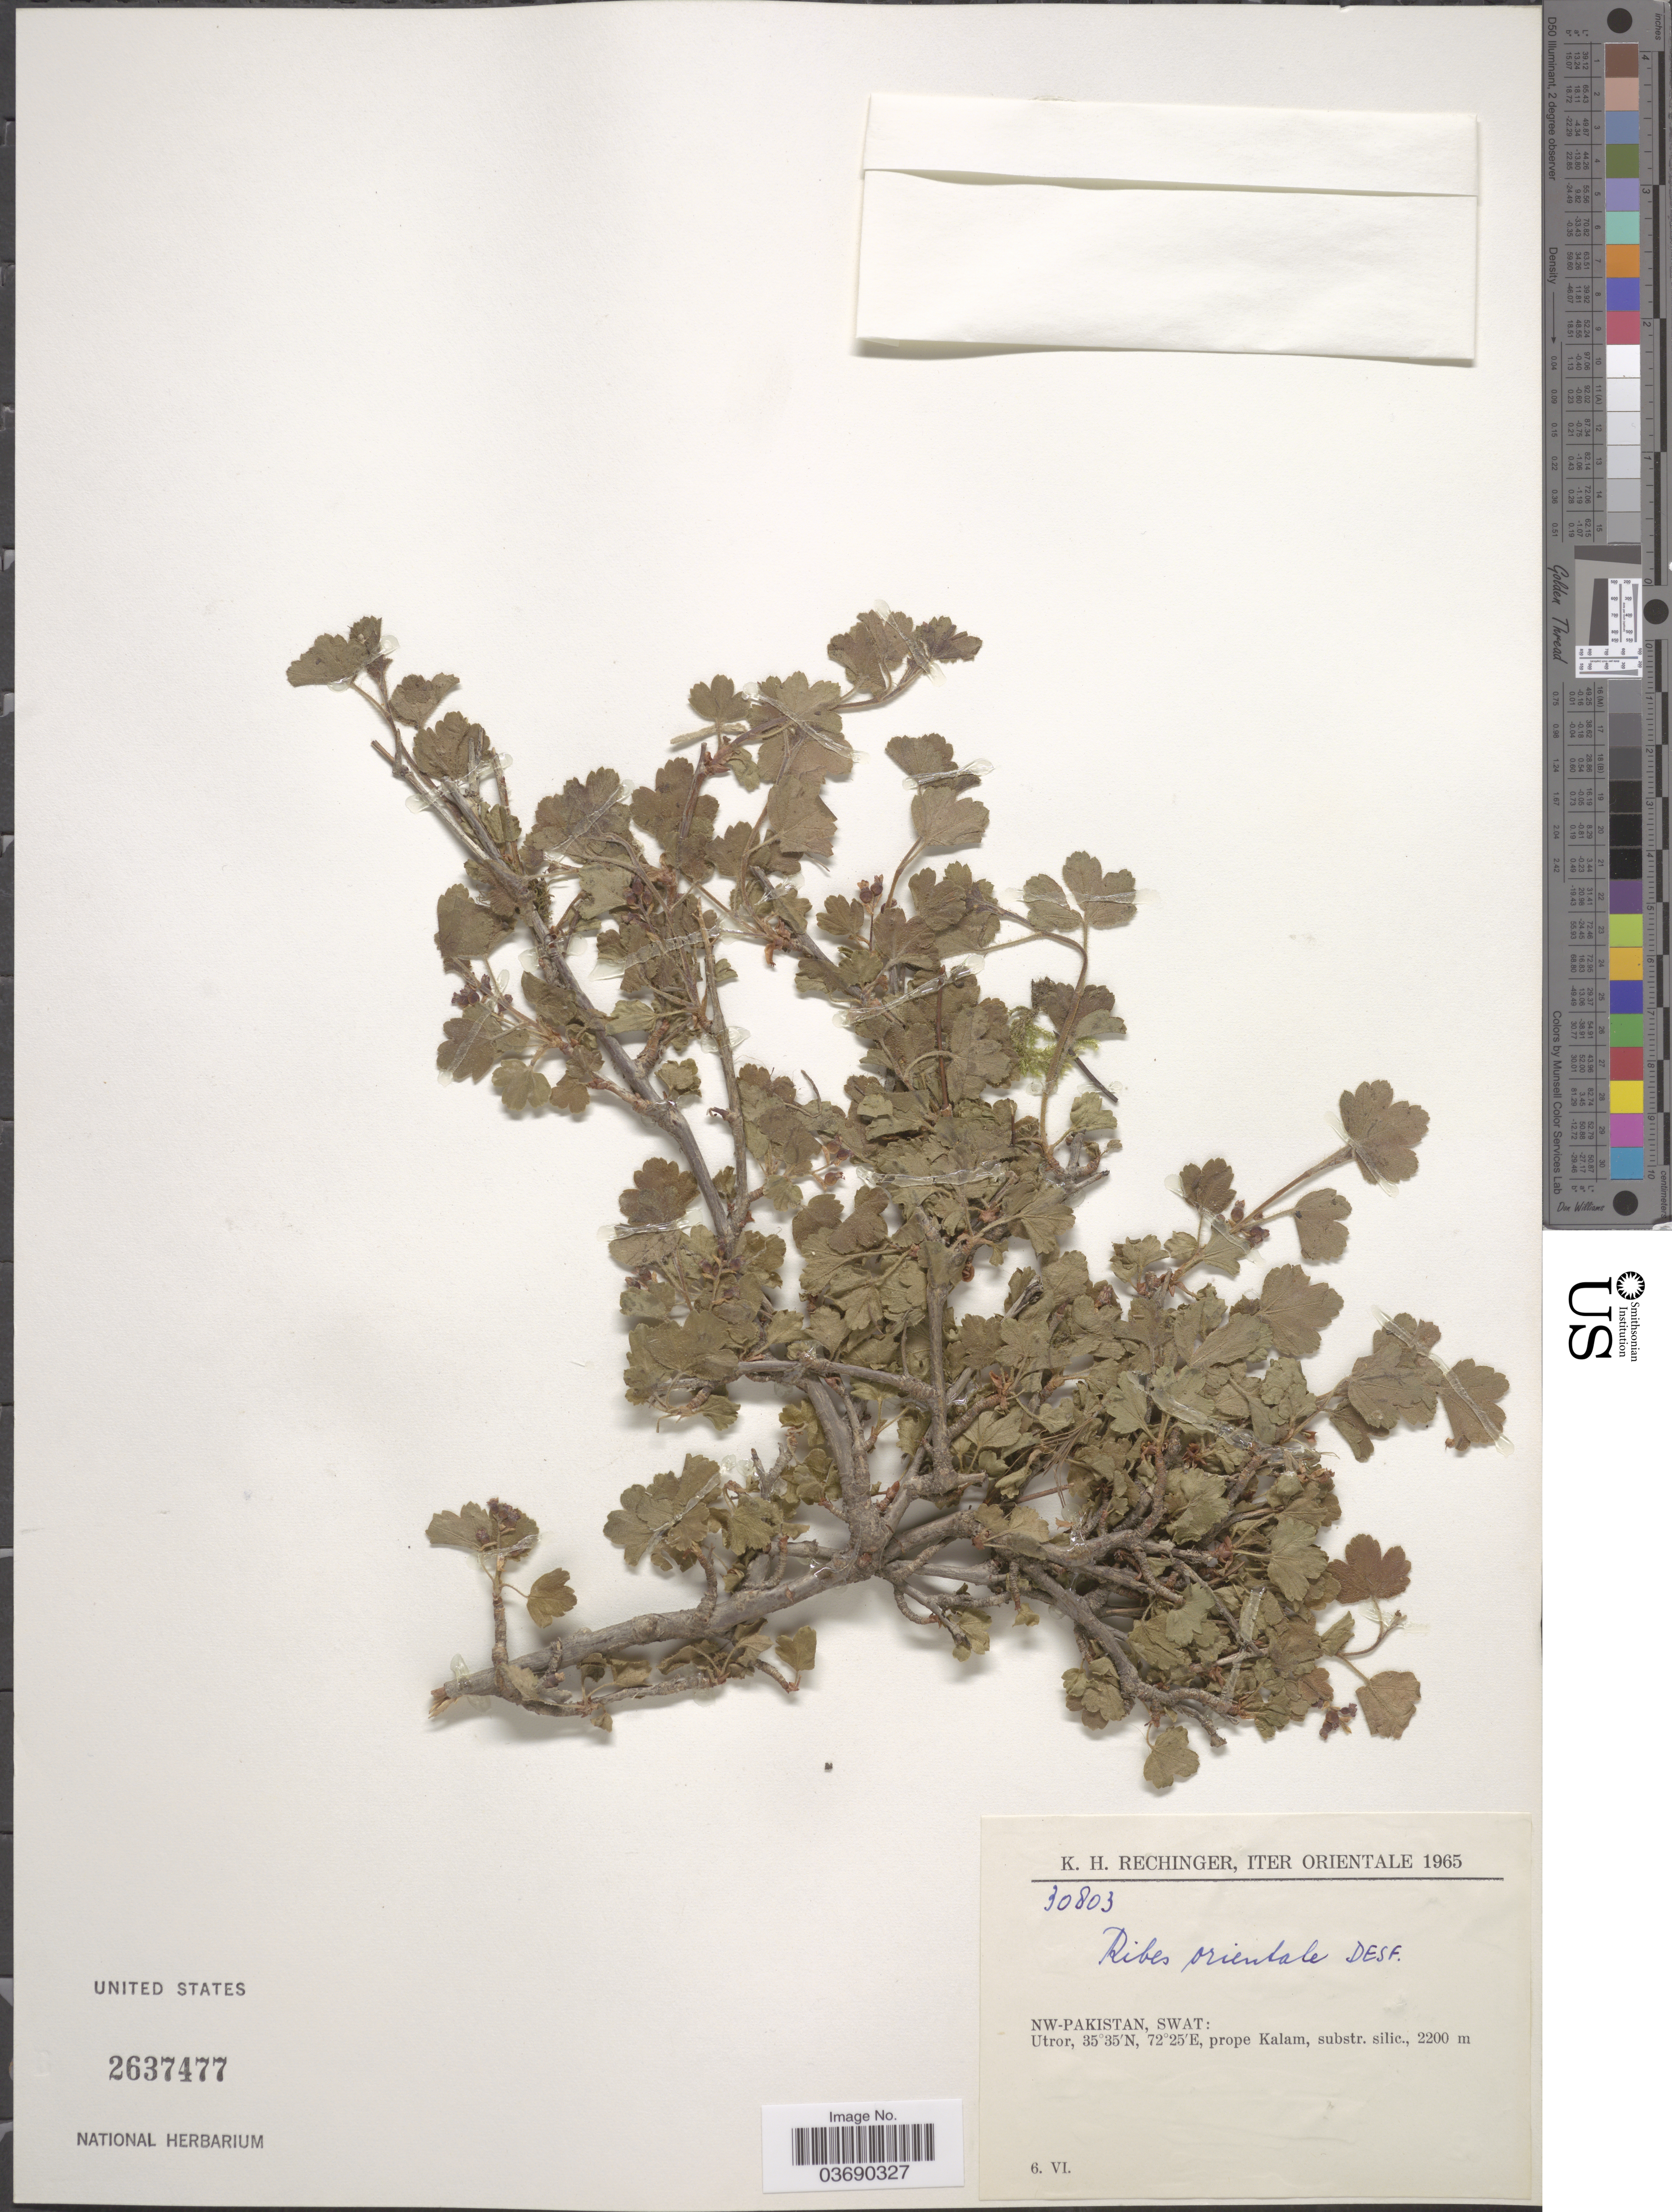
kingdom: Plantae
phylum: Tracheophyta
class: Magnoliopsida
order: Saxifragales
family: Grossulariaceae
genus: Ribes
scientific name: Ribes orientale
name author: Desf.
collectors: K. H. Rechinger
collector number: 30803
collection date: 1965-06-06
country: Pakistan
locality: Iter Orientale. NW-Pakistan, SWAT: Utror, prope Kalam, substr. silic.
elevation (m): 2200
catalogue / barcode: US 2637477